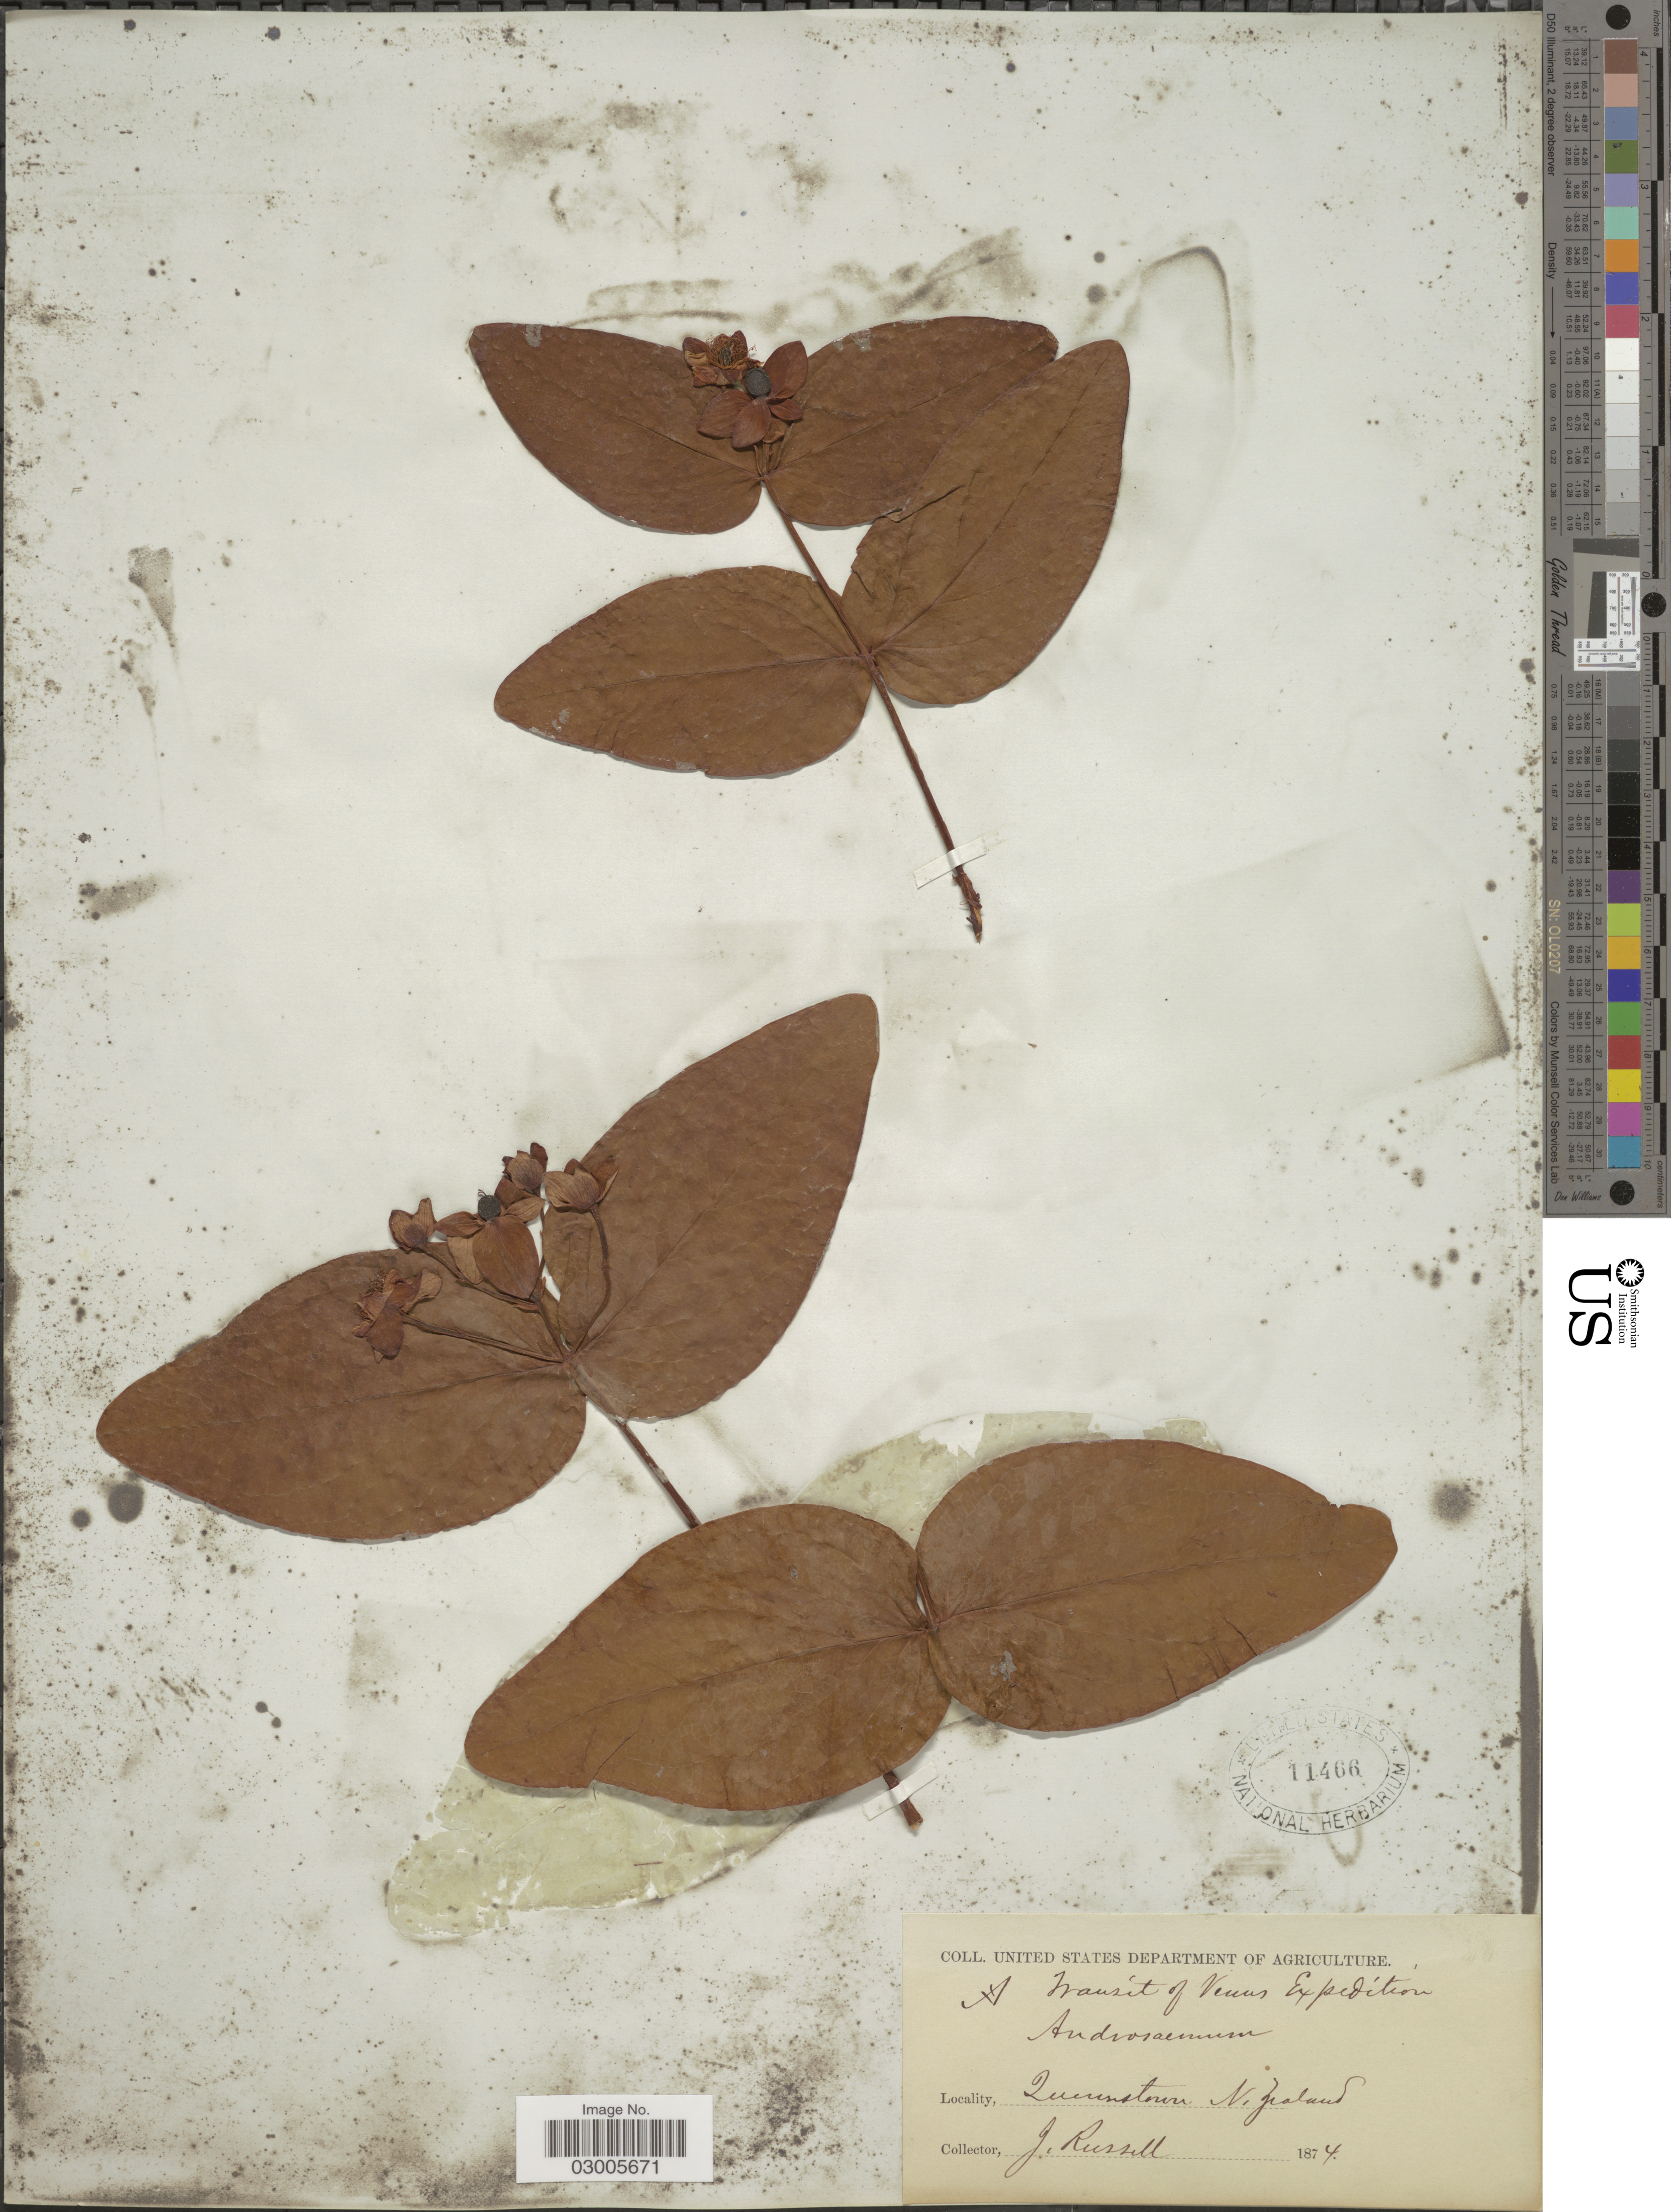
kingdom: Plantae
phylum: Tracheophyta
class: Magnoliopsida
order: Malpighiales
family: Hypericaceae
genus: Hypericum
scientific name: Hypericum androsaemum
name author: L.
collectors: J. Russell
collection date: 1874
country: New Zealand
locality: Queenstown N. Zealand.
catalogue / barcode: US 11466